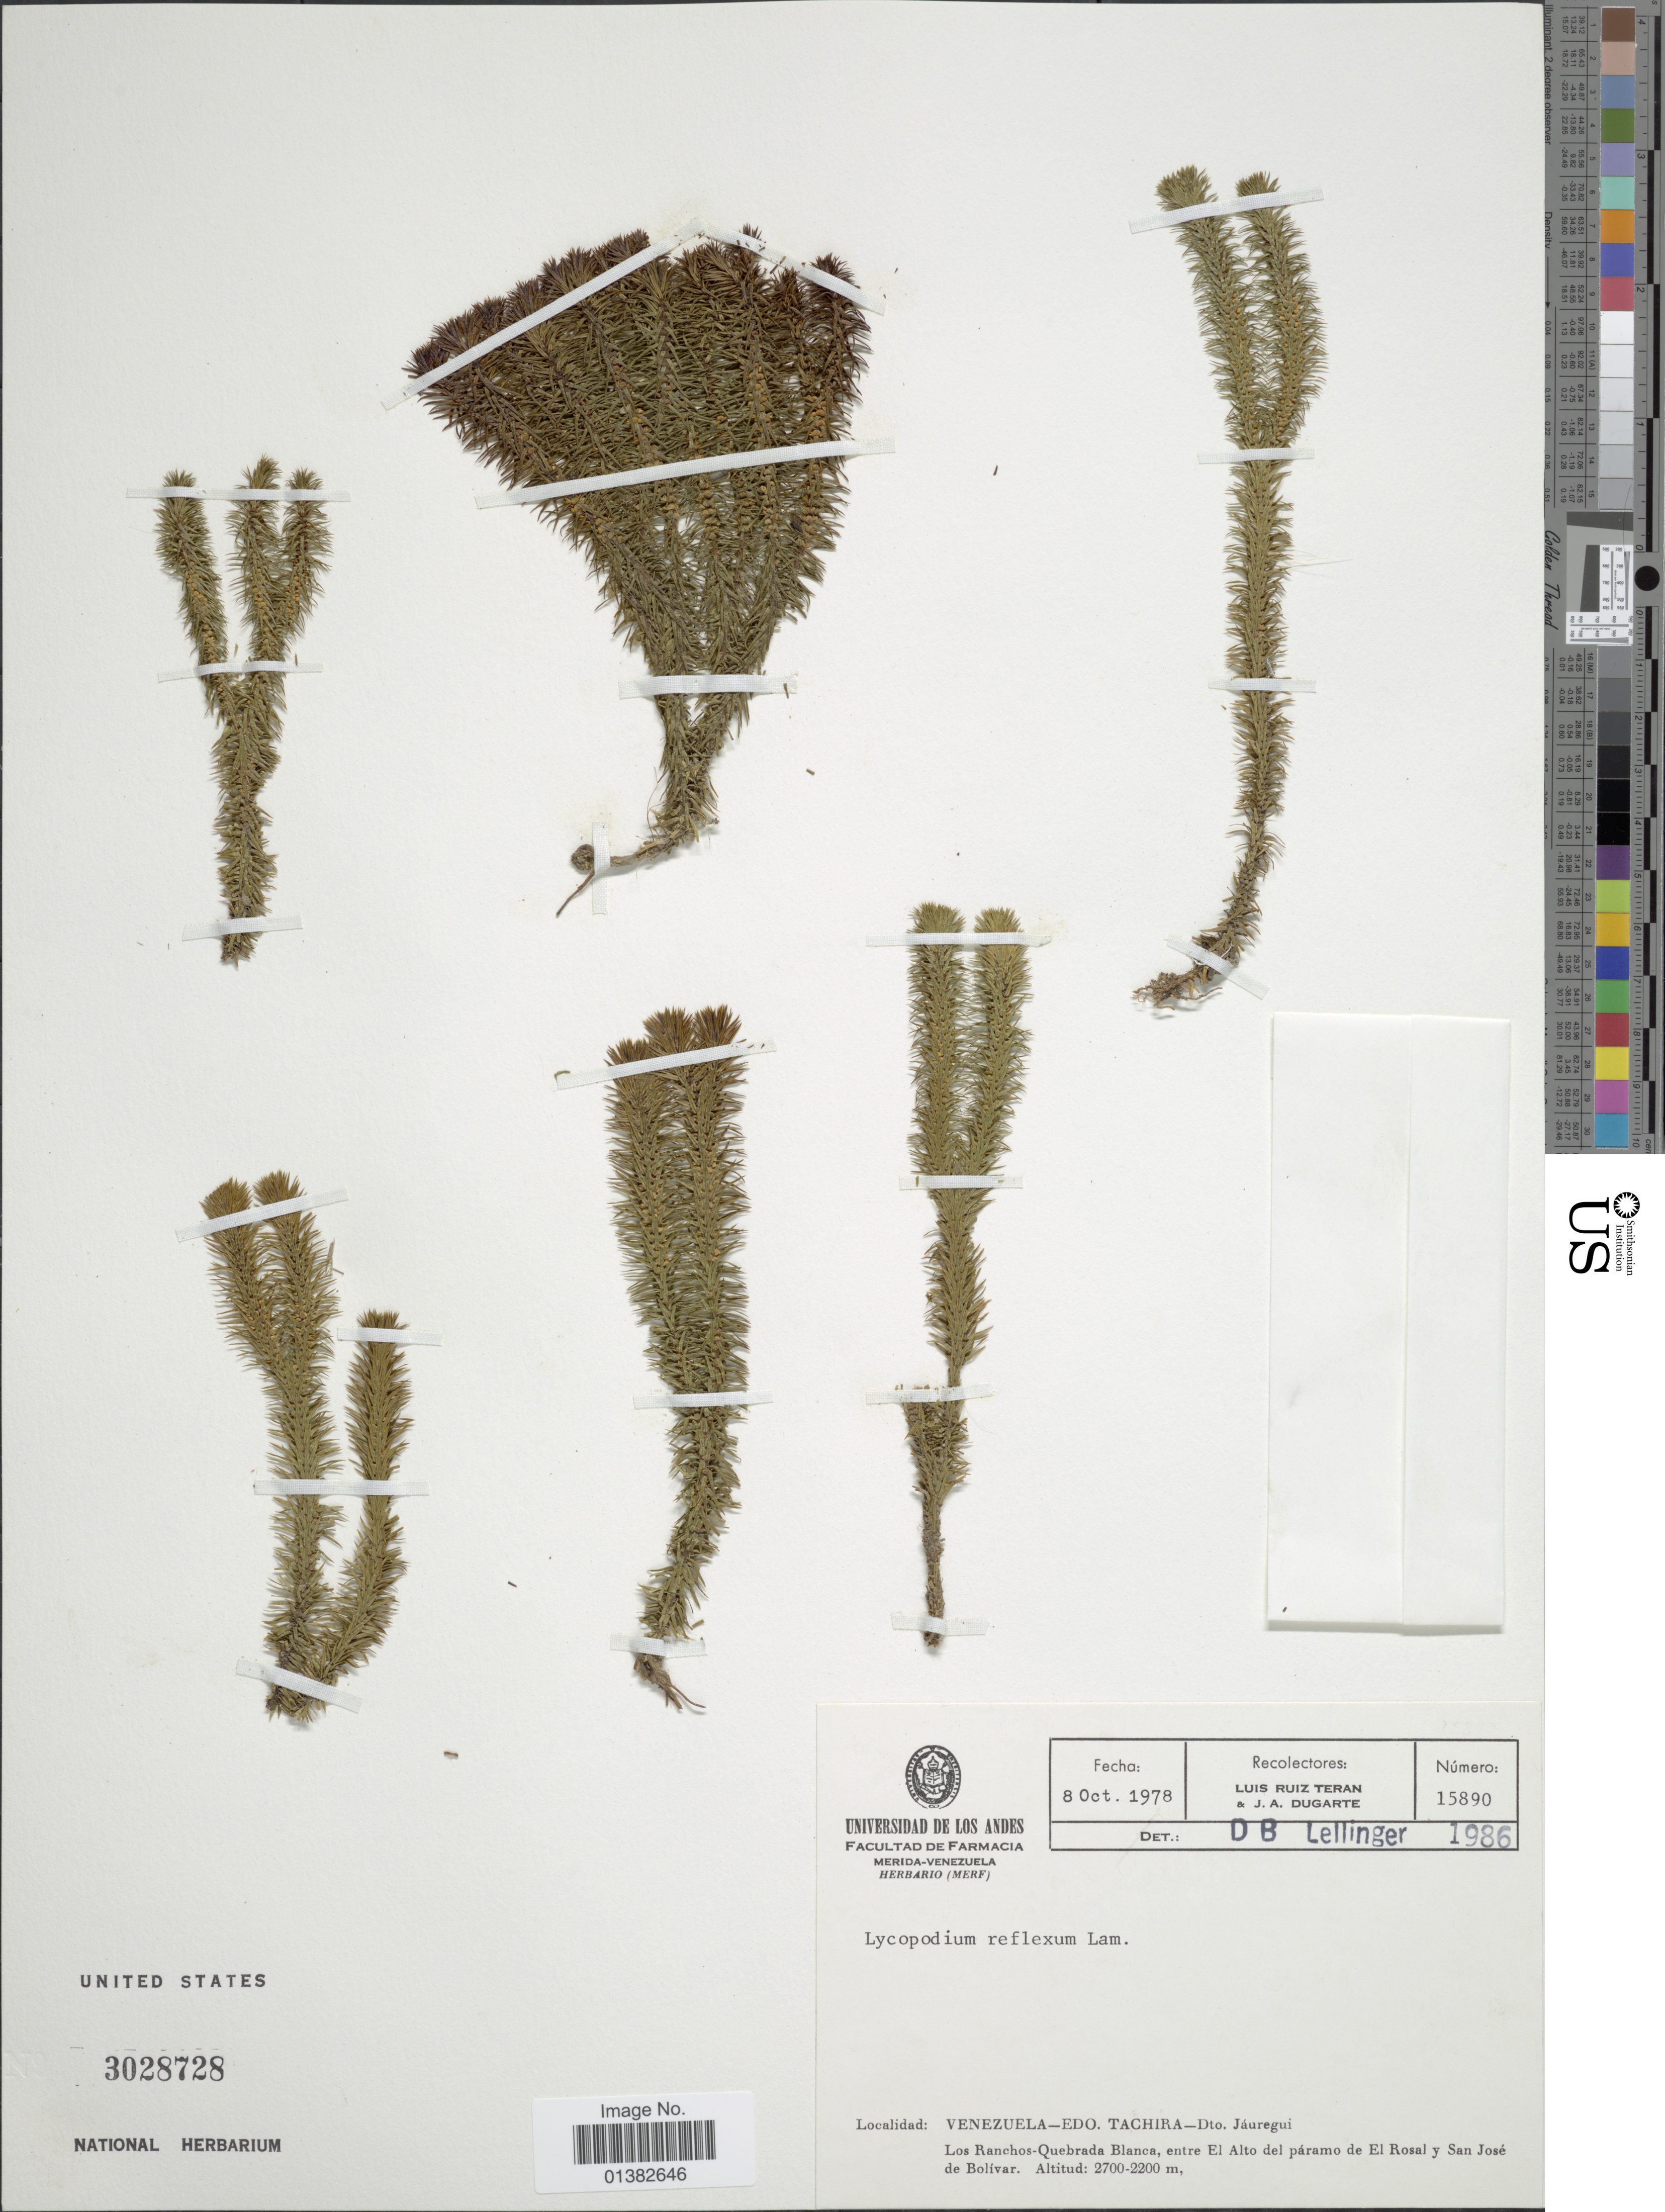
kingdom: Plantae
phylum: Tracheophyta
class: Lycopodiopsida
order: Lycopodiales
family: Lycopodiaceae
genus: Phlegmariurus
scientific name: Phlegmariurus reflexus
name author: (Lam.) B. Øllg.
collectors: L. E. Ruíz-Terán & J. Dugarte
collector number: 15890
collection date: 1978-10-08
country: Venezuela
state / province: Tachira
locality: Dto. Jáuregui. Los Ranchos - Quebrada Blanca, entre El Alto del páramo de El Rosal y San José de Bolívar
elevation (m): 2200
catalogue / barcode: US 3028728